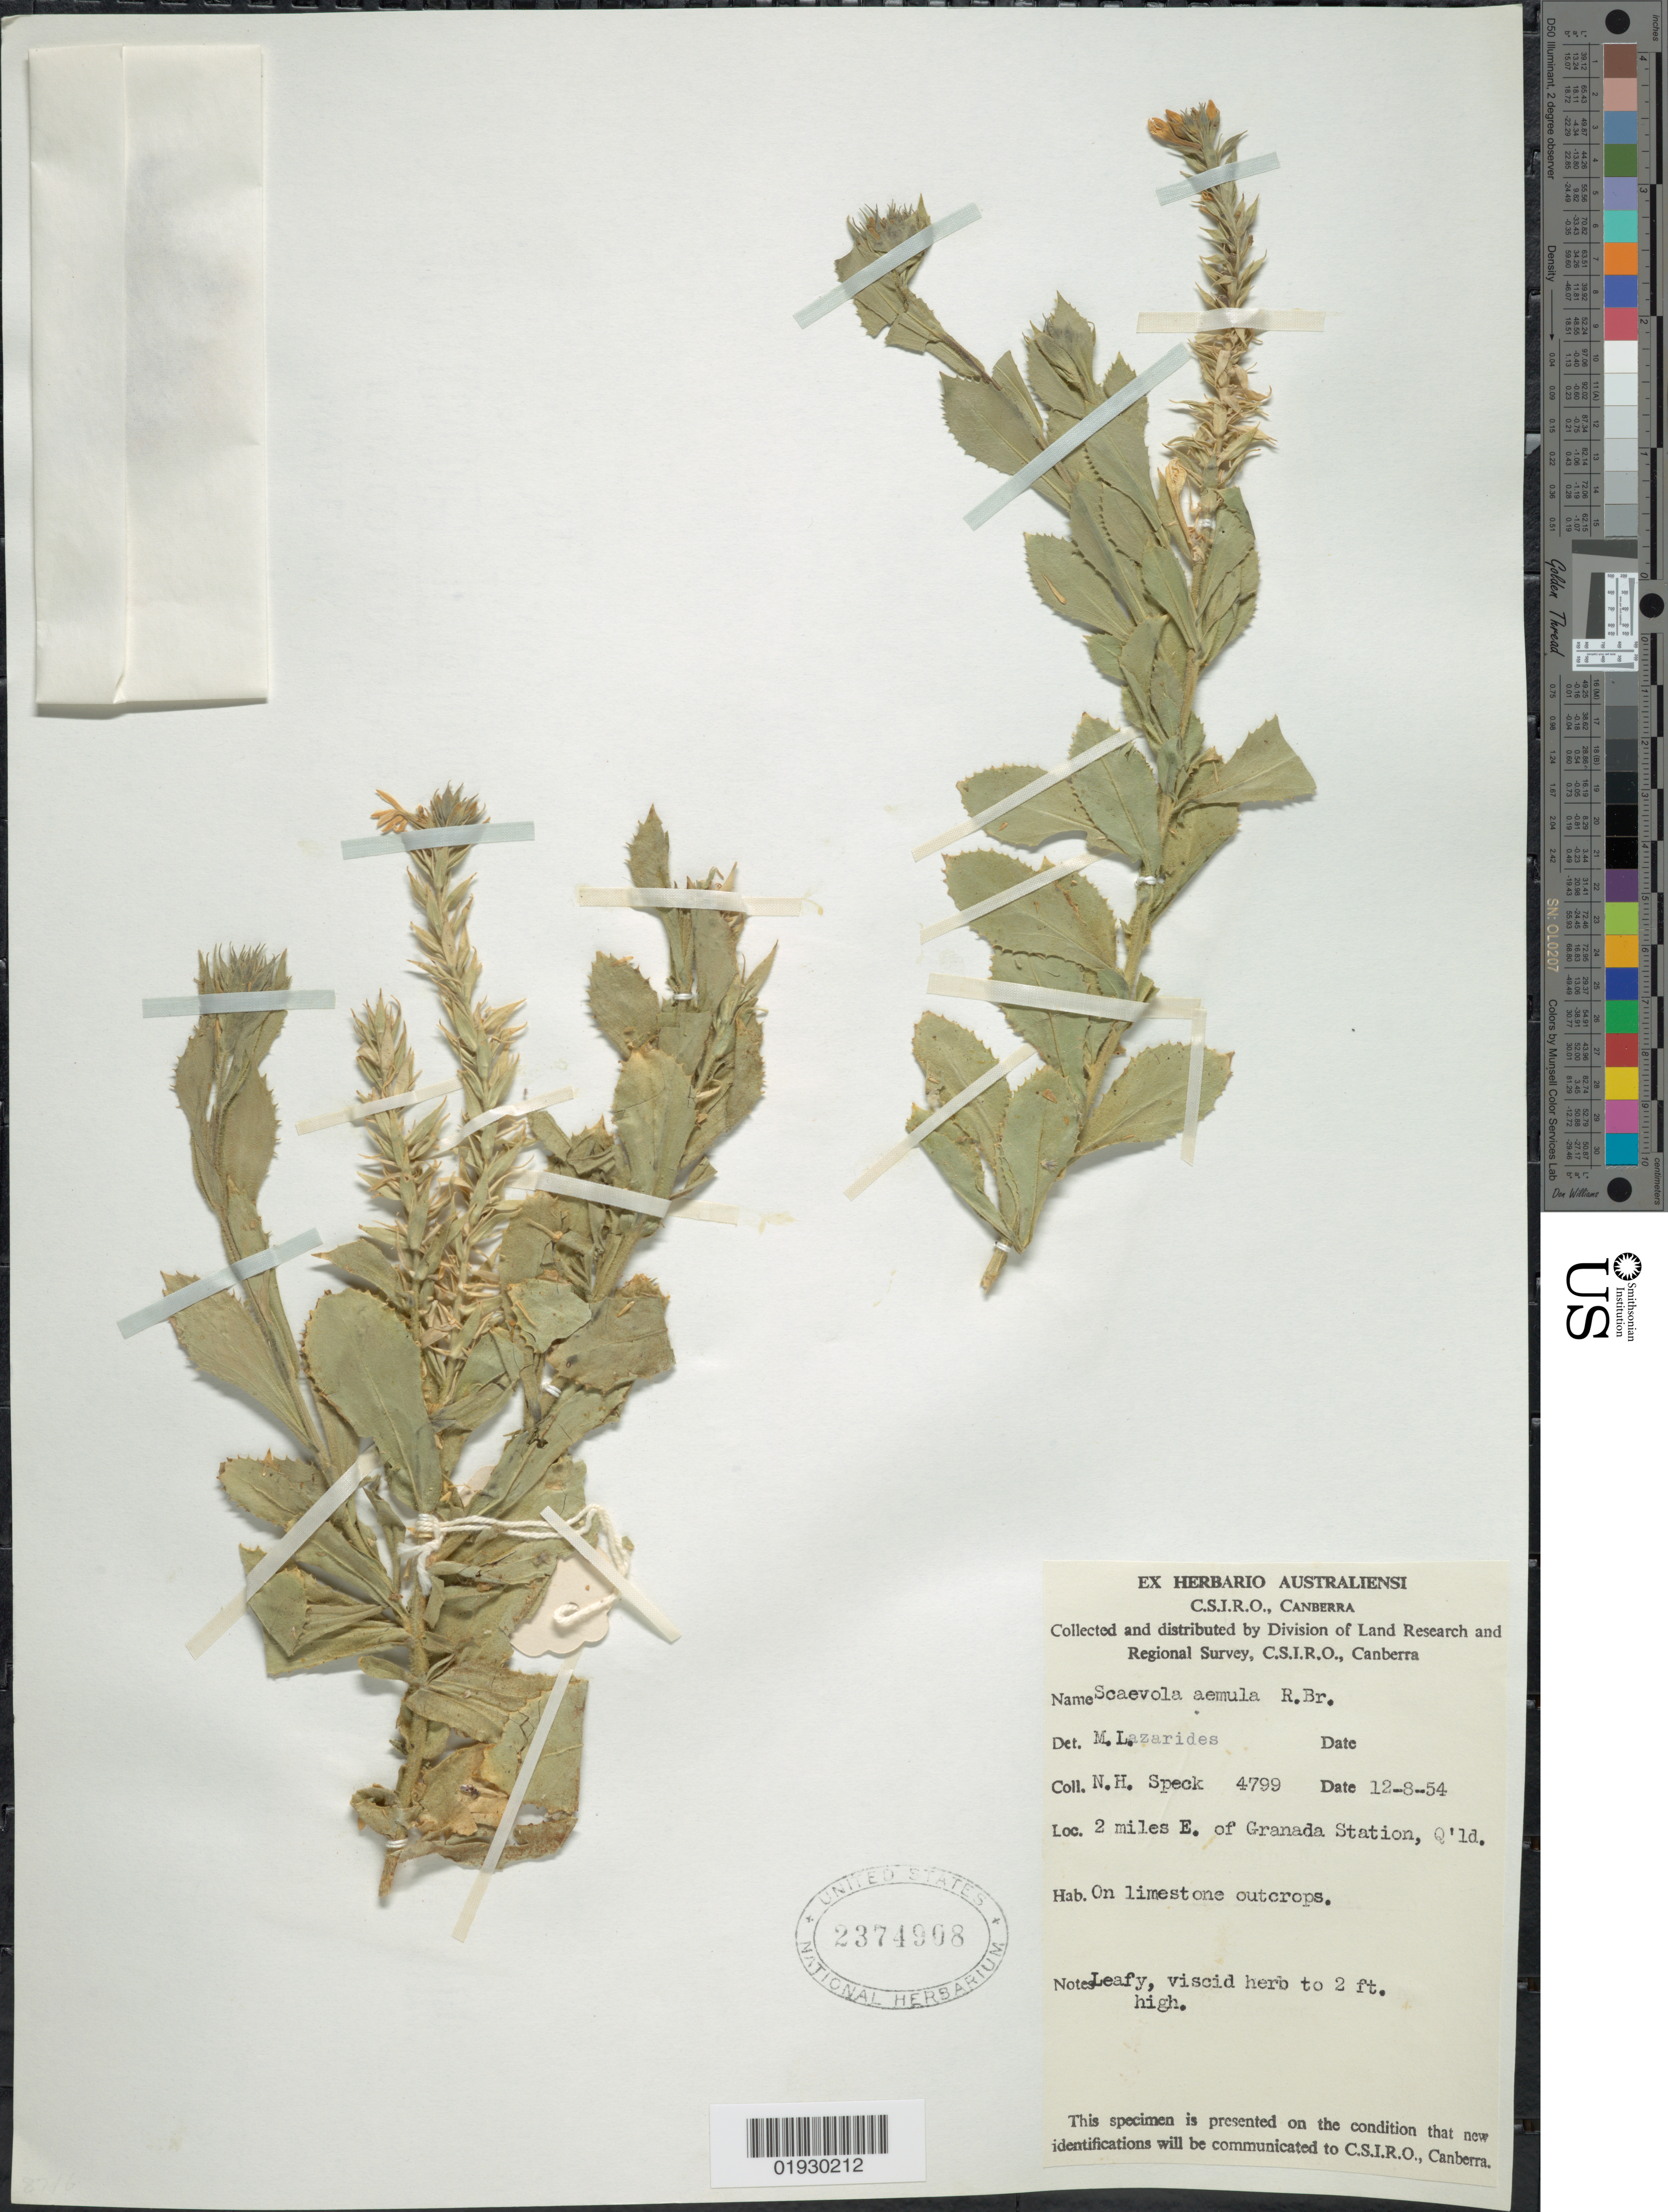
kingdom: Plantae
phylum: Tracheophyta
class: Magnoliopsida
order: Asterales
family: Goodeniaceae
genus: Scaevola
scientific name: Scaevola aemula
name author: R. Br.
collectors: N. Speck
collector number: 4799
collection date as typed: Transcribed d/m/y: 12/8/54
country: Australia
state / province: Queensland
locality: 2 miles E. of Granada Station, Q'ld.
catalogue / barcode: US 2374998